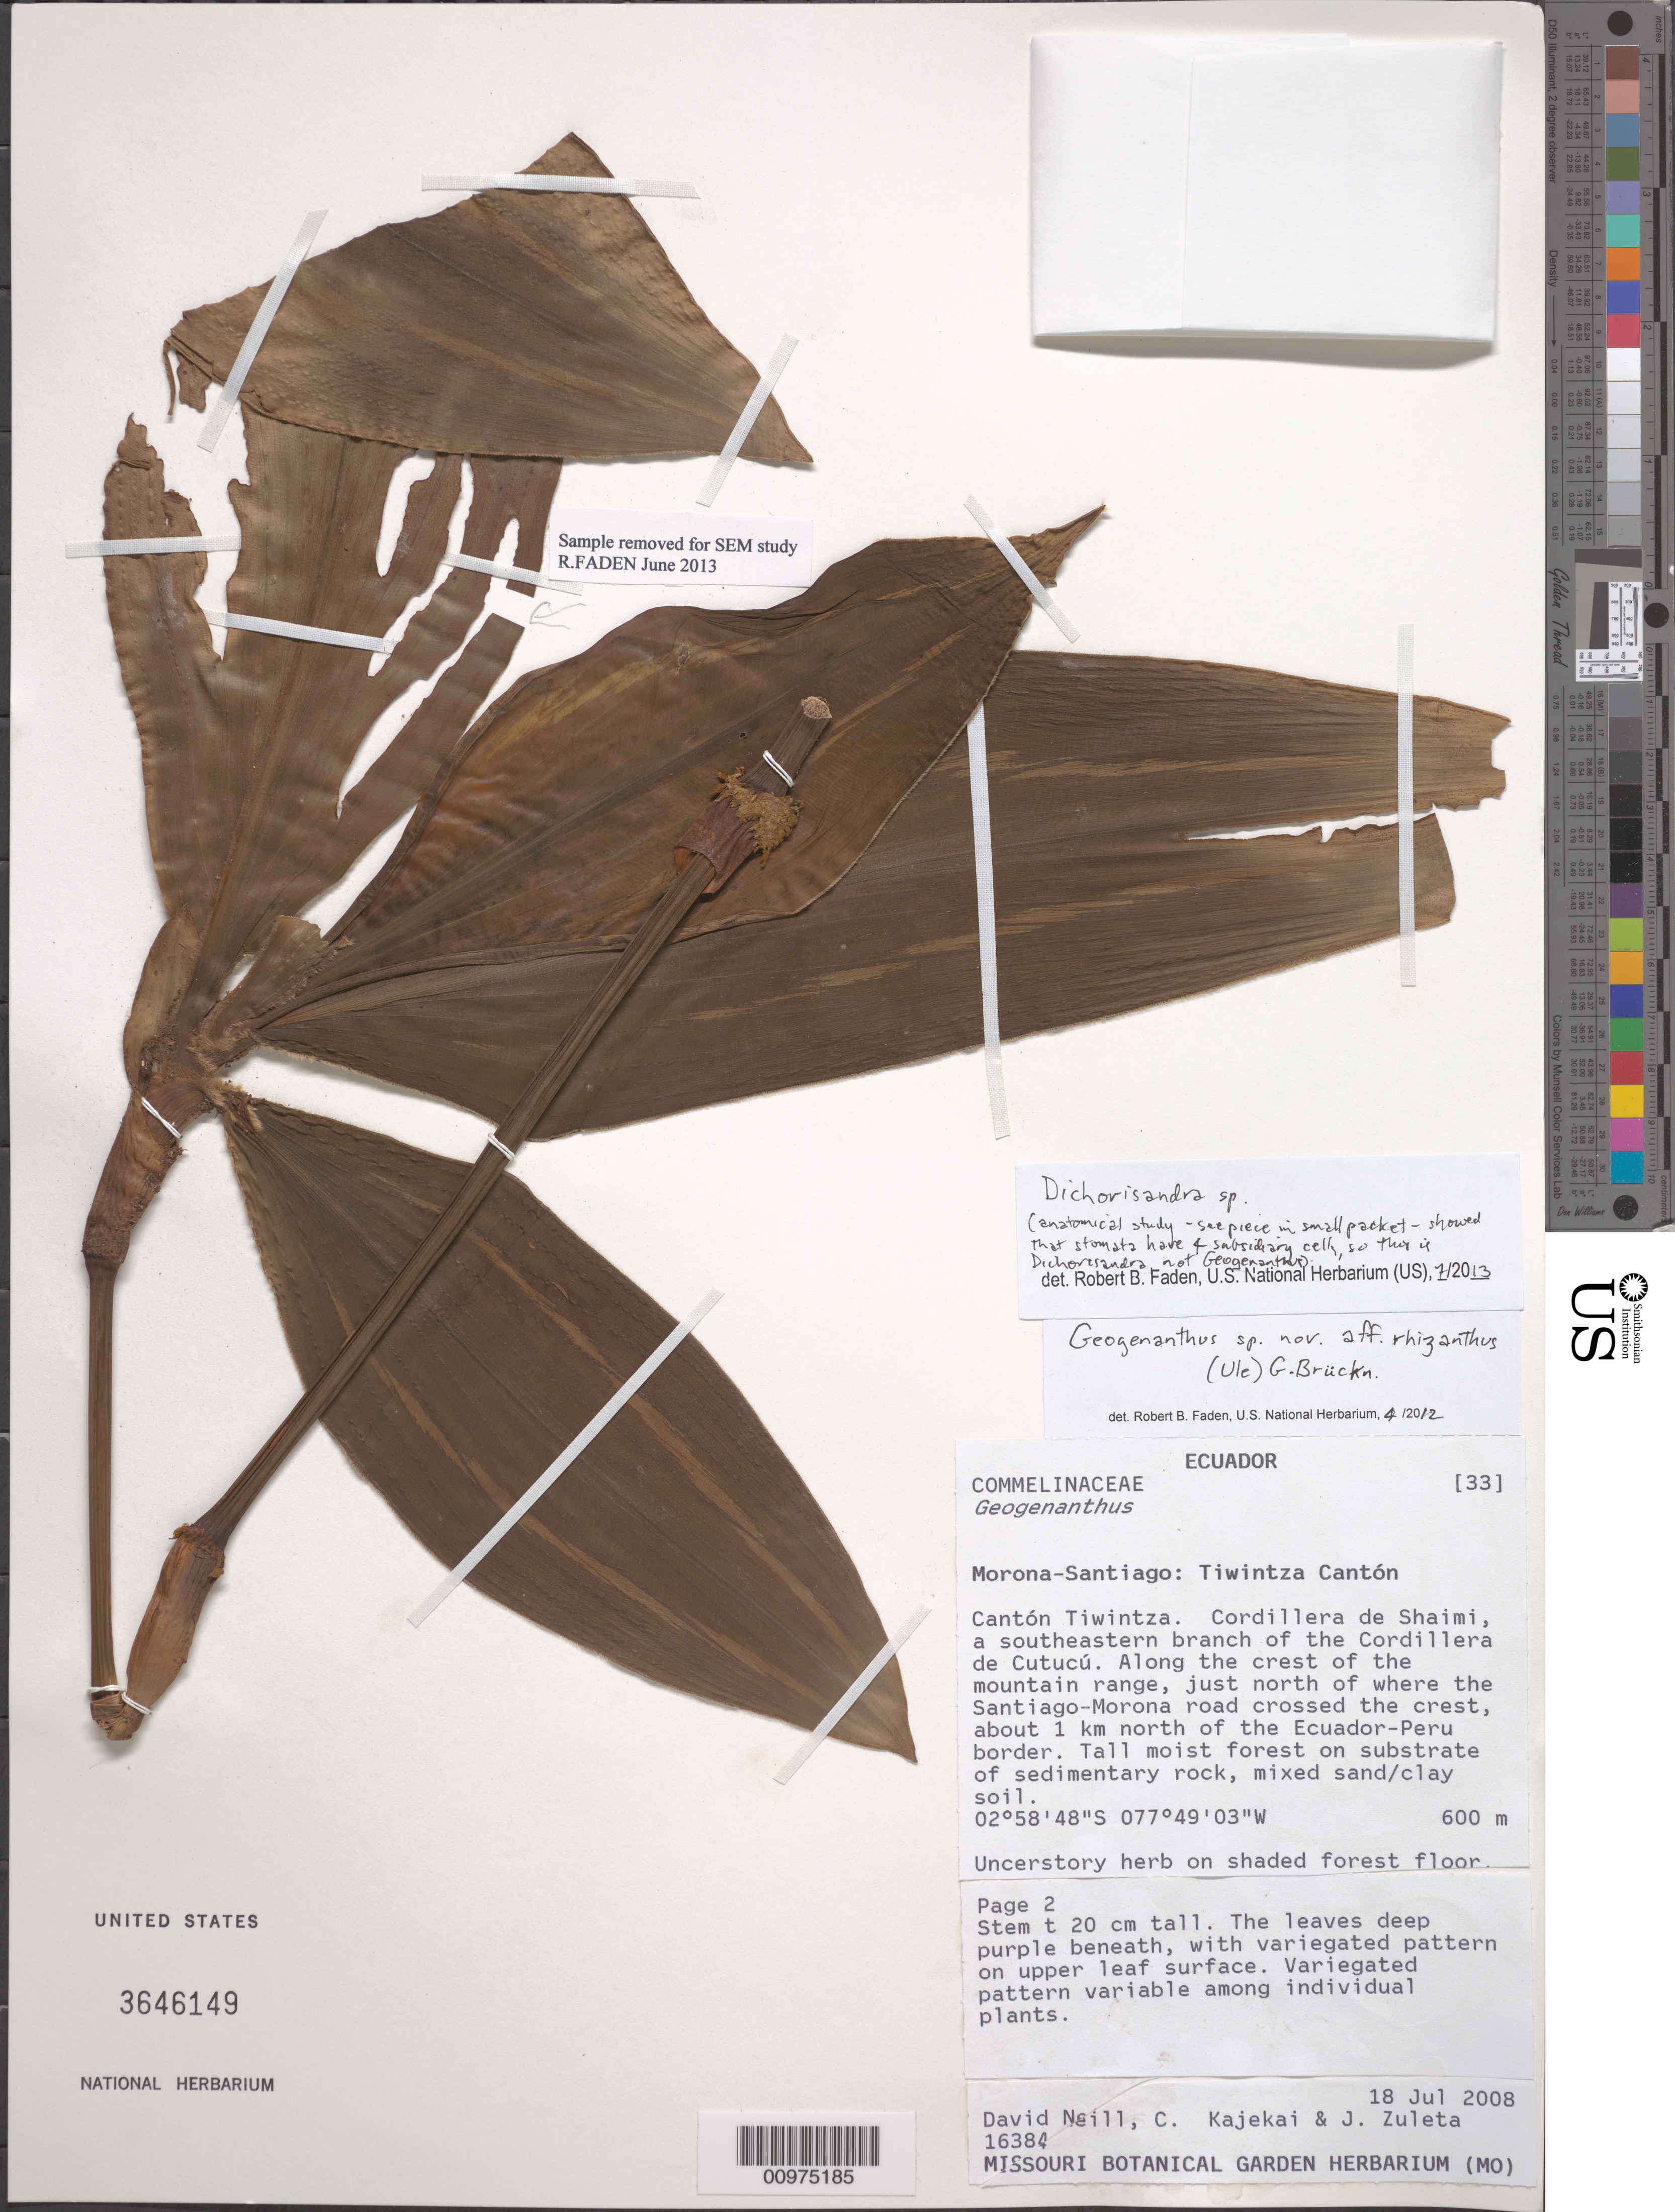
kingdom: Plantae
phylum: Tracheophyta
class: Liliopsida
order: Commelinales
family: Commelinaceae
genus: Dichorisandra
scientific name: Dichorisandra sp.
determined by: Faden, Robert B., (US), Smithsonian Institution - National Museum of Natural History (UNITED STATES)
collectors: D. A. Neill et al.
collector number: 16384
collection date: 2008-07-18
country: Ecuador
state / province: Morona-Santiago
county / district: Tiwintza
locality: Cantón Tiwintza. Cordillera de Shaimi, a southeastern branch of the Cordillera de Cutucú. Along the crest of the mountain range, just crossed the crest, about 1 km north of the Ecuador-Peru border.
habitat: Tall moist forest onb substrate of sedimentary rock, mixed sand/clay soil.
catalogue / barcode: US 3646149